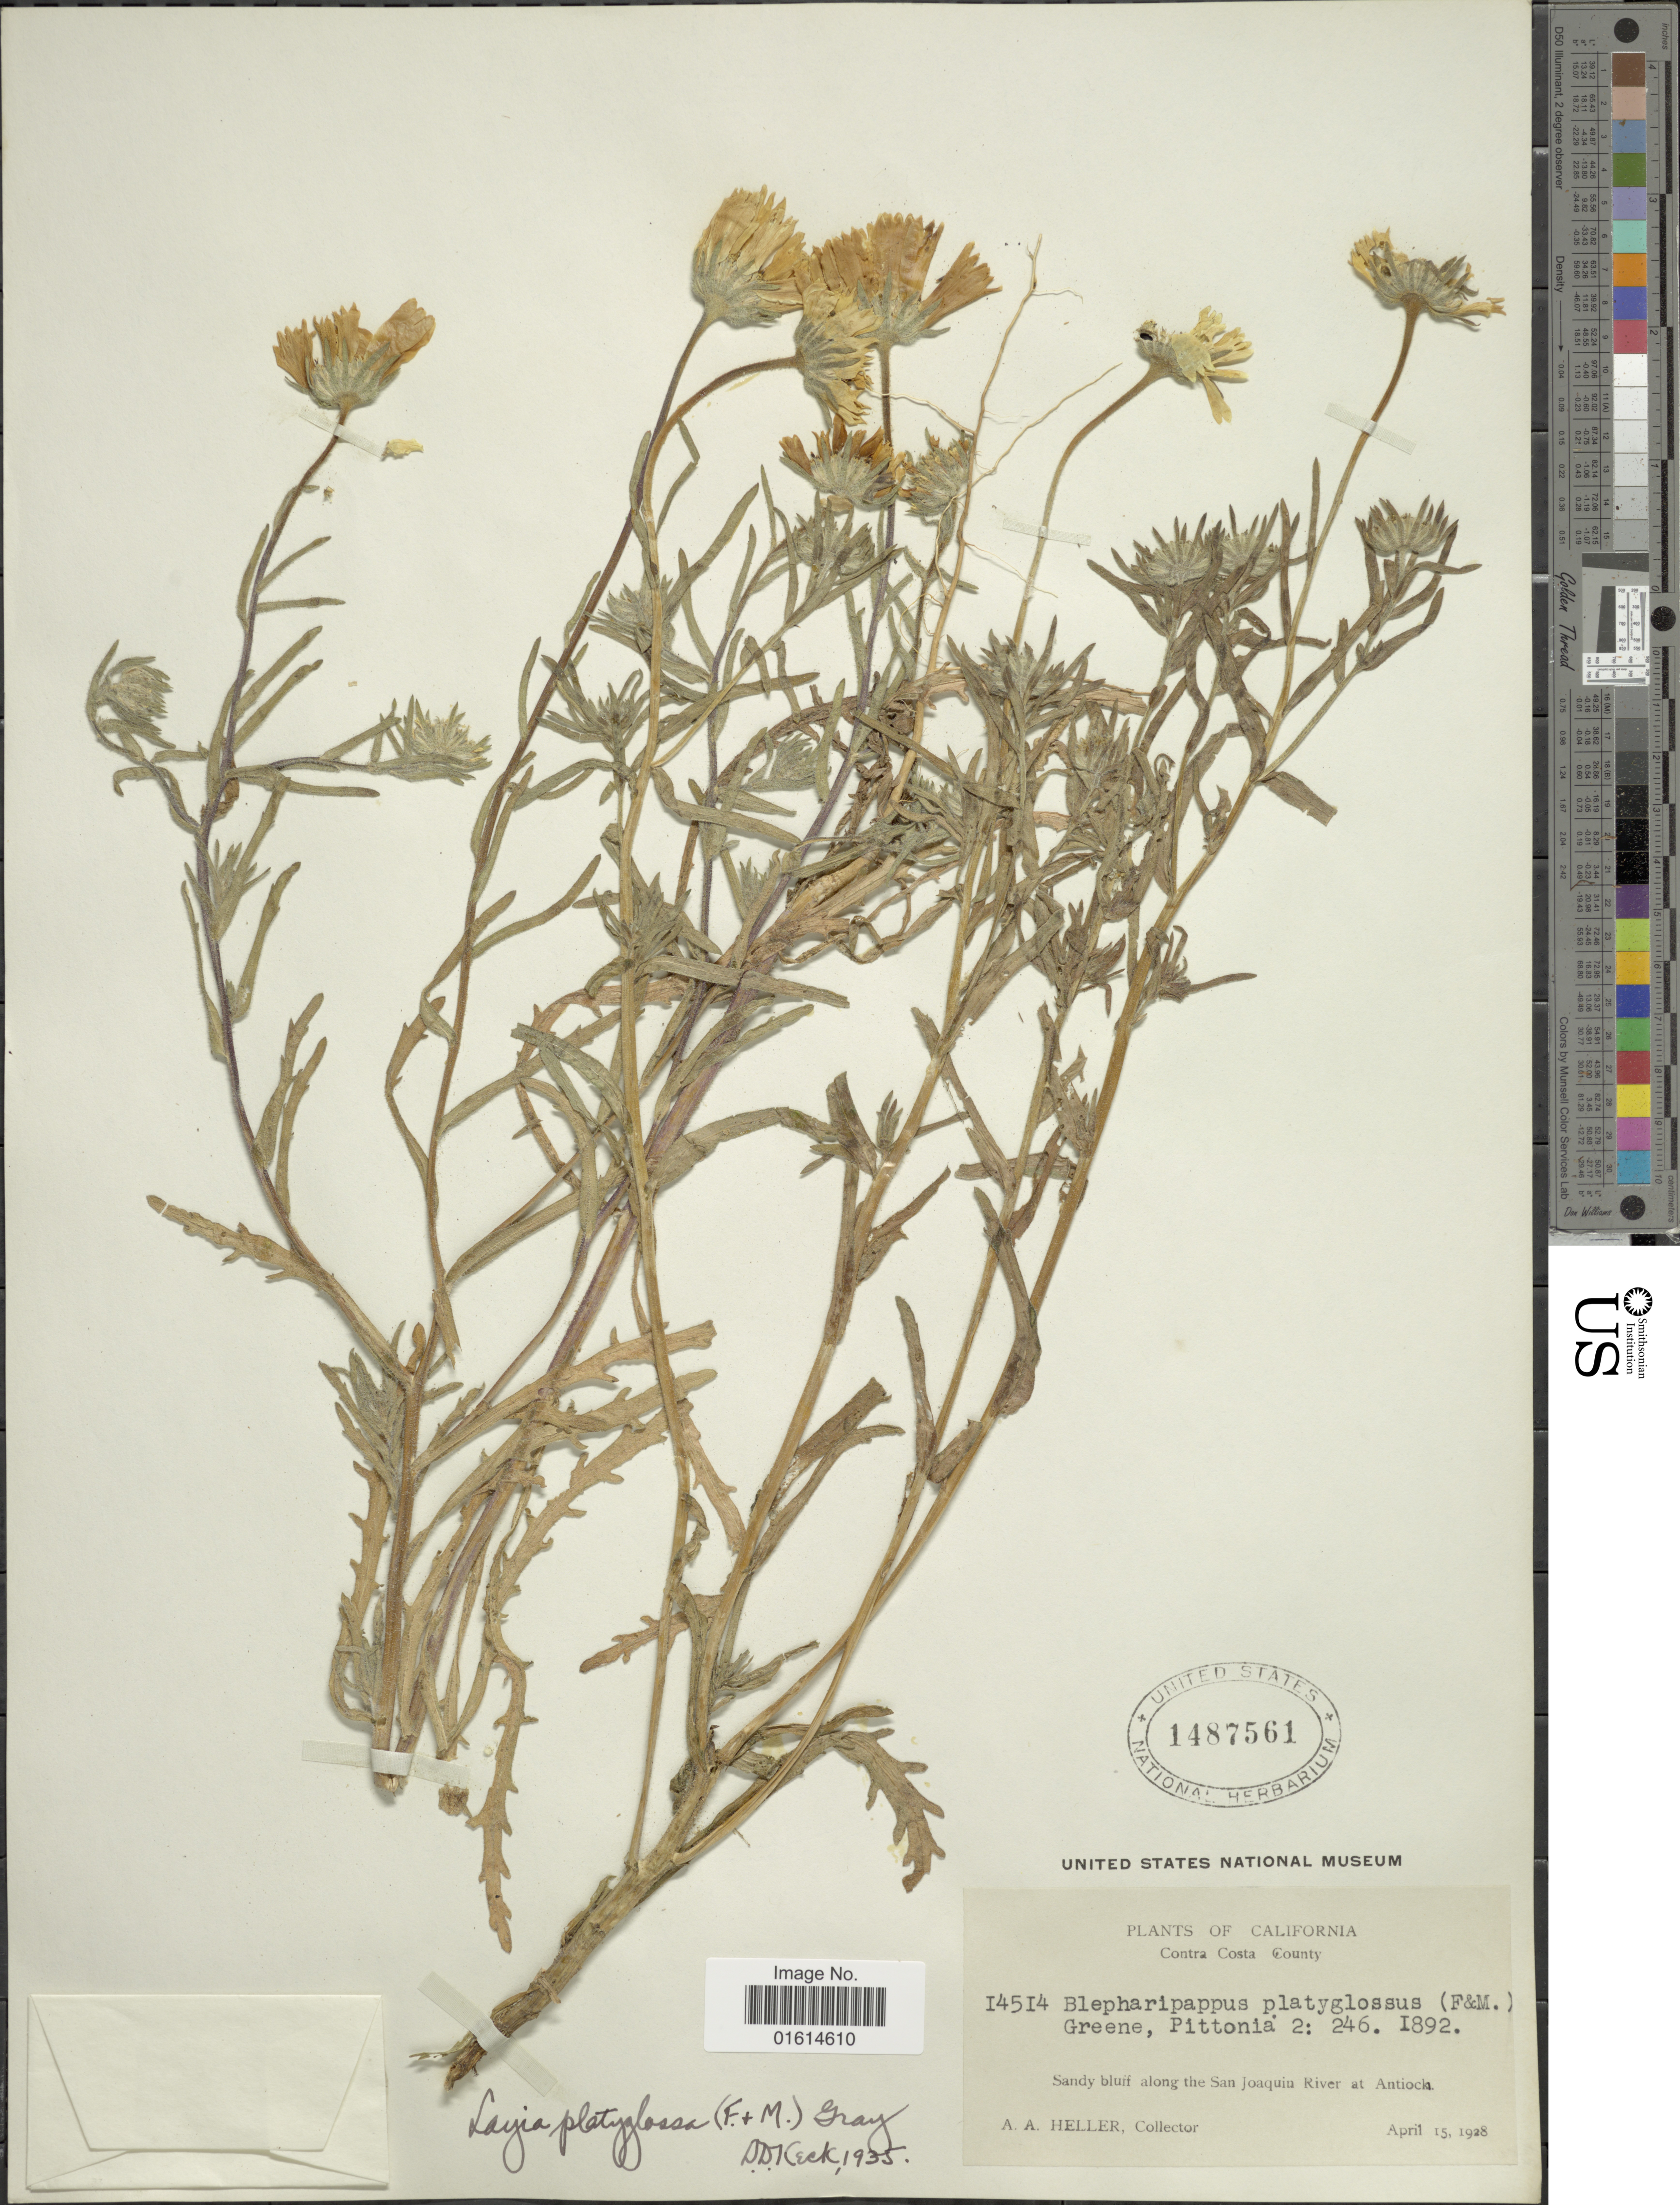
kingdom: Plantae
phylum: Tracheophyta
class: Magnoliopsida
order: Asterales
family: Asteraceae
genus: Layia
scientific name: Layia platyglossa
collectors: A. A. Heller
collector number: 14514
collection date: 1928-04-15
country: United States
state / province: California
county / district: Contra Costa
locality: Contra Costa County, along the San Joaquin River at Antioch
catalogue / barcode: US 1487561